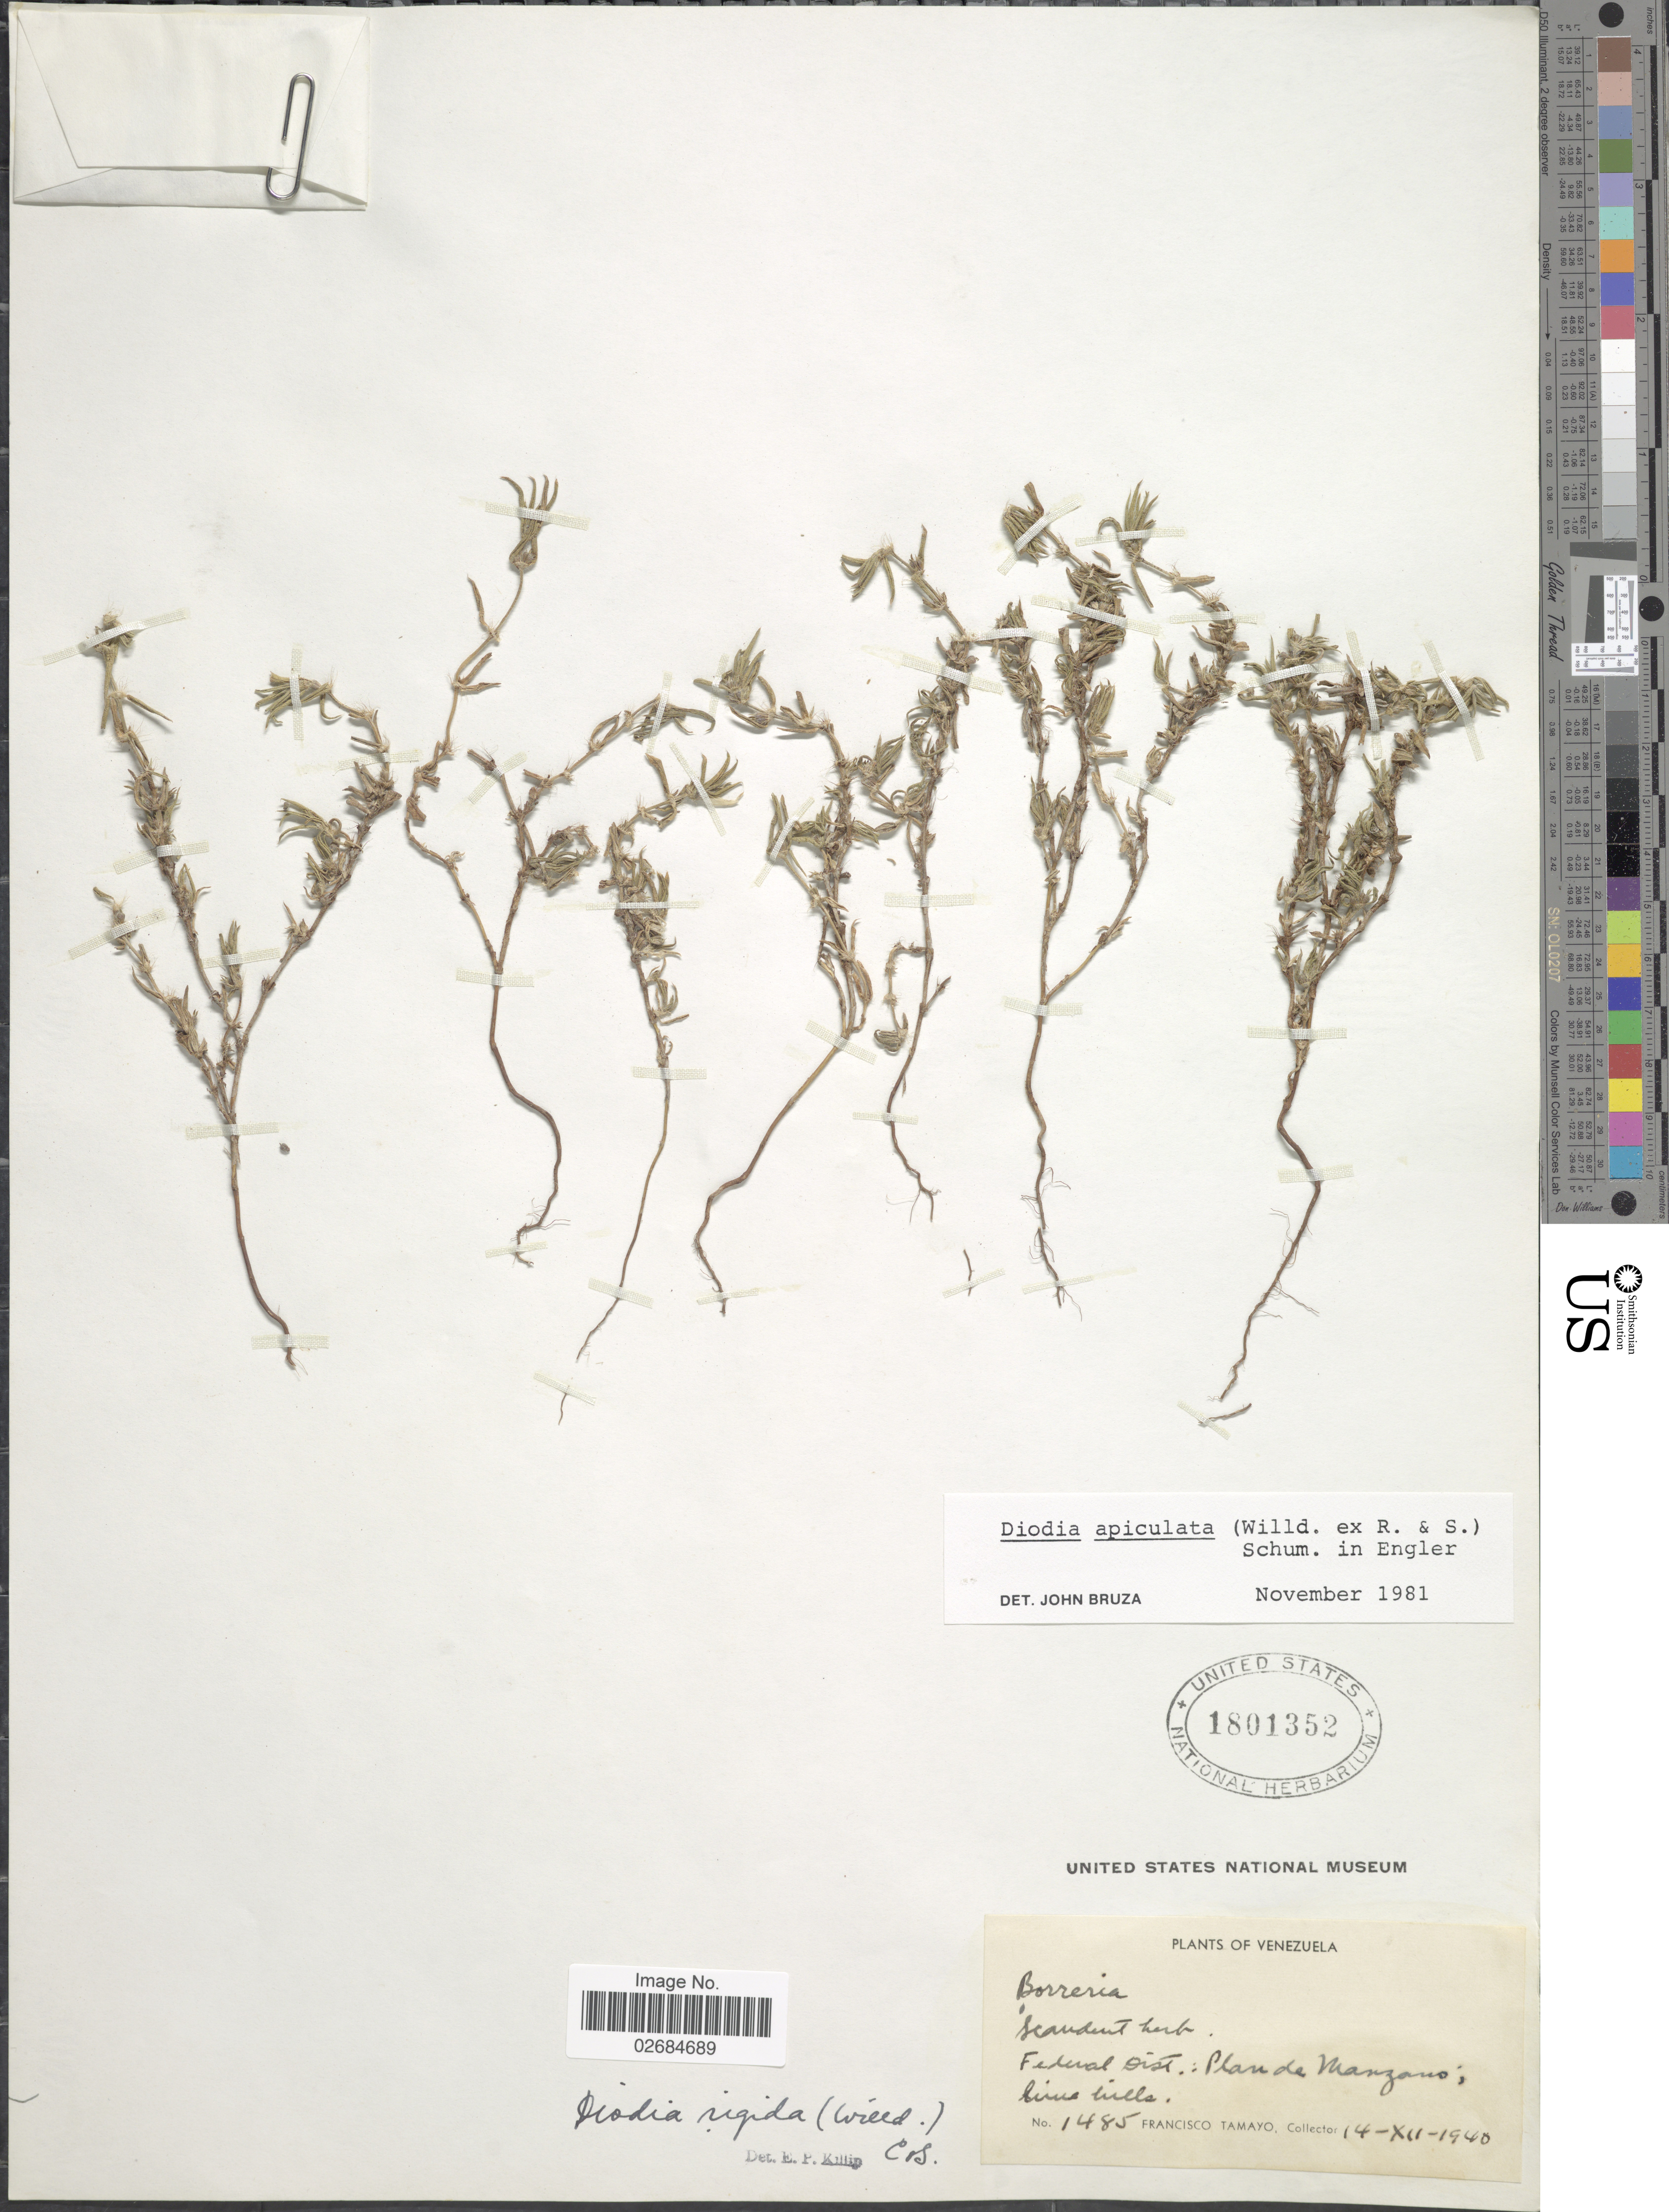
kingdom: Plantae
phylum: Tracheophyta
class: Magnoliopsida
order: Gentianales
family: Rubiaceae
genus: Diodia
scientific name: Diodia apiculata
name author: (Willd. ex Roem. & Schult.) K. Schum.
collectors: F. Tamayo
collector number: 1485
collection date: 1940-12-14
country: Venezuela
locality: Federal Dist.: Plan de Manzano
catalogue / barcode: US 1801352